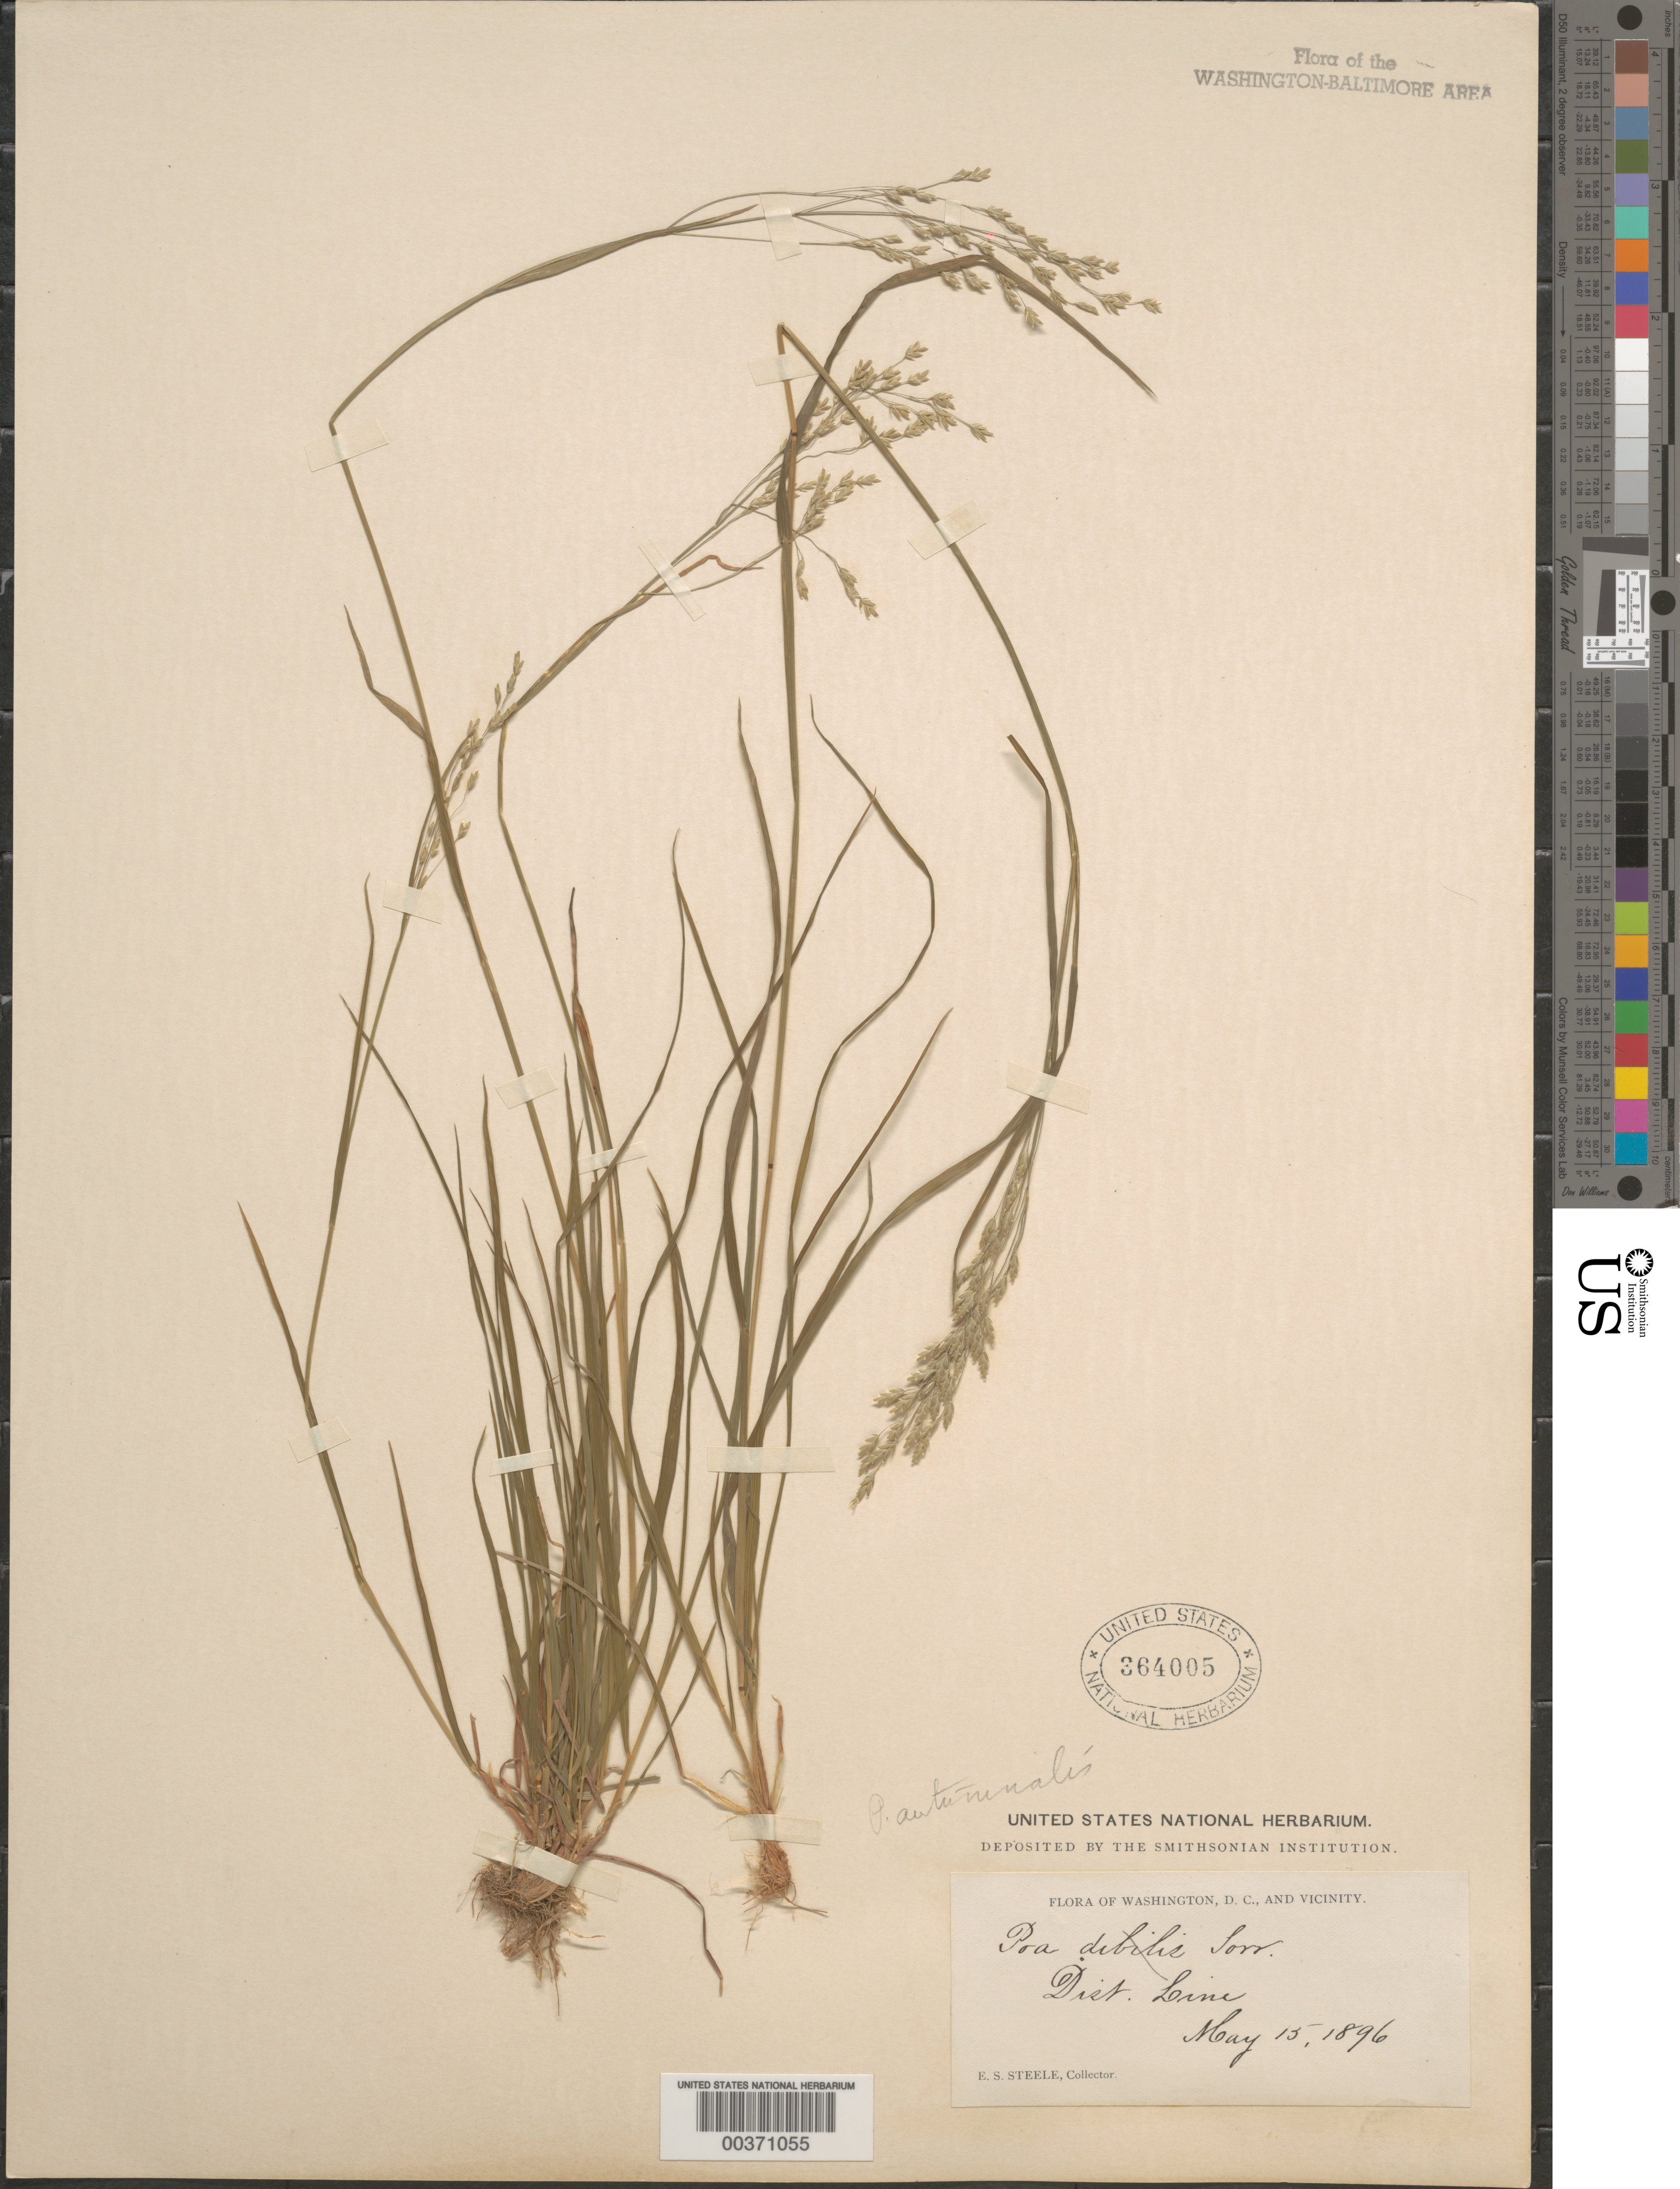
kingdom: Plantae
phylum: Tracheophyta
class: Liliopsida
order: Poales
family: Poaceae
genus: Poa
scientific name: Poa autumnalis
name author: Muhl. ex Elliott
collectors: E. Steele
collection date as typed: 15 May 1896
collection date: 1896-05-15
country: United States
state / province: District of Columbia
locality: District Line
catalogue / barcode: US 364005